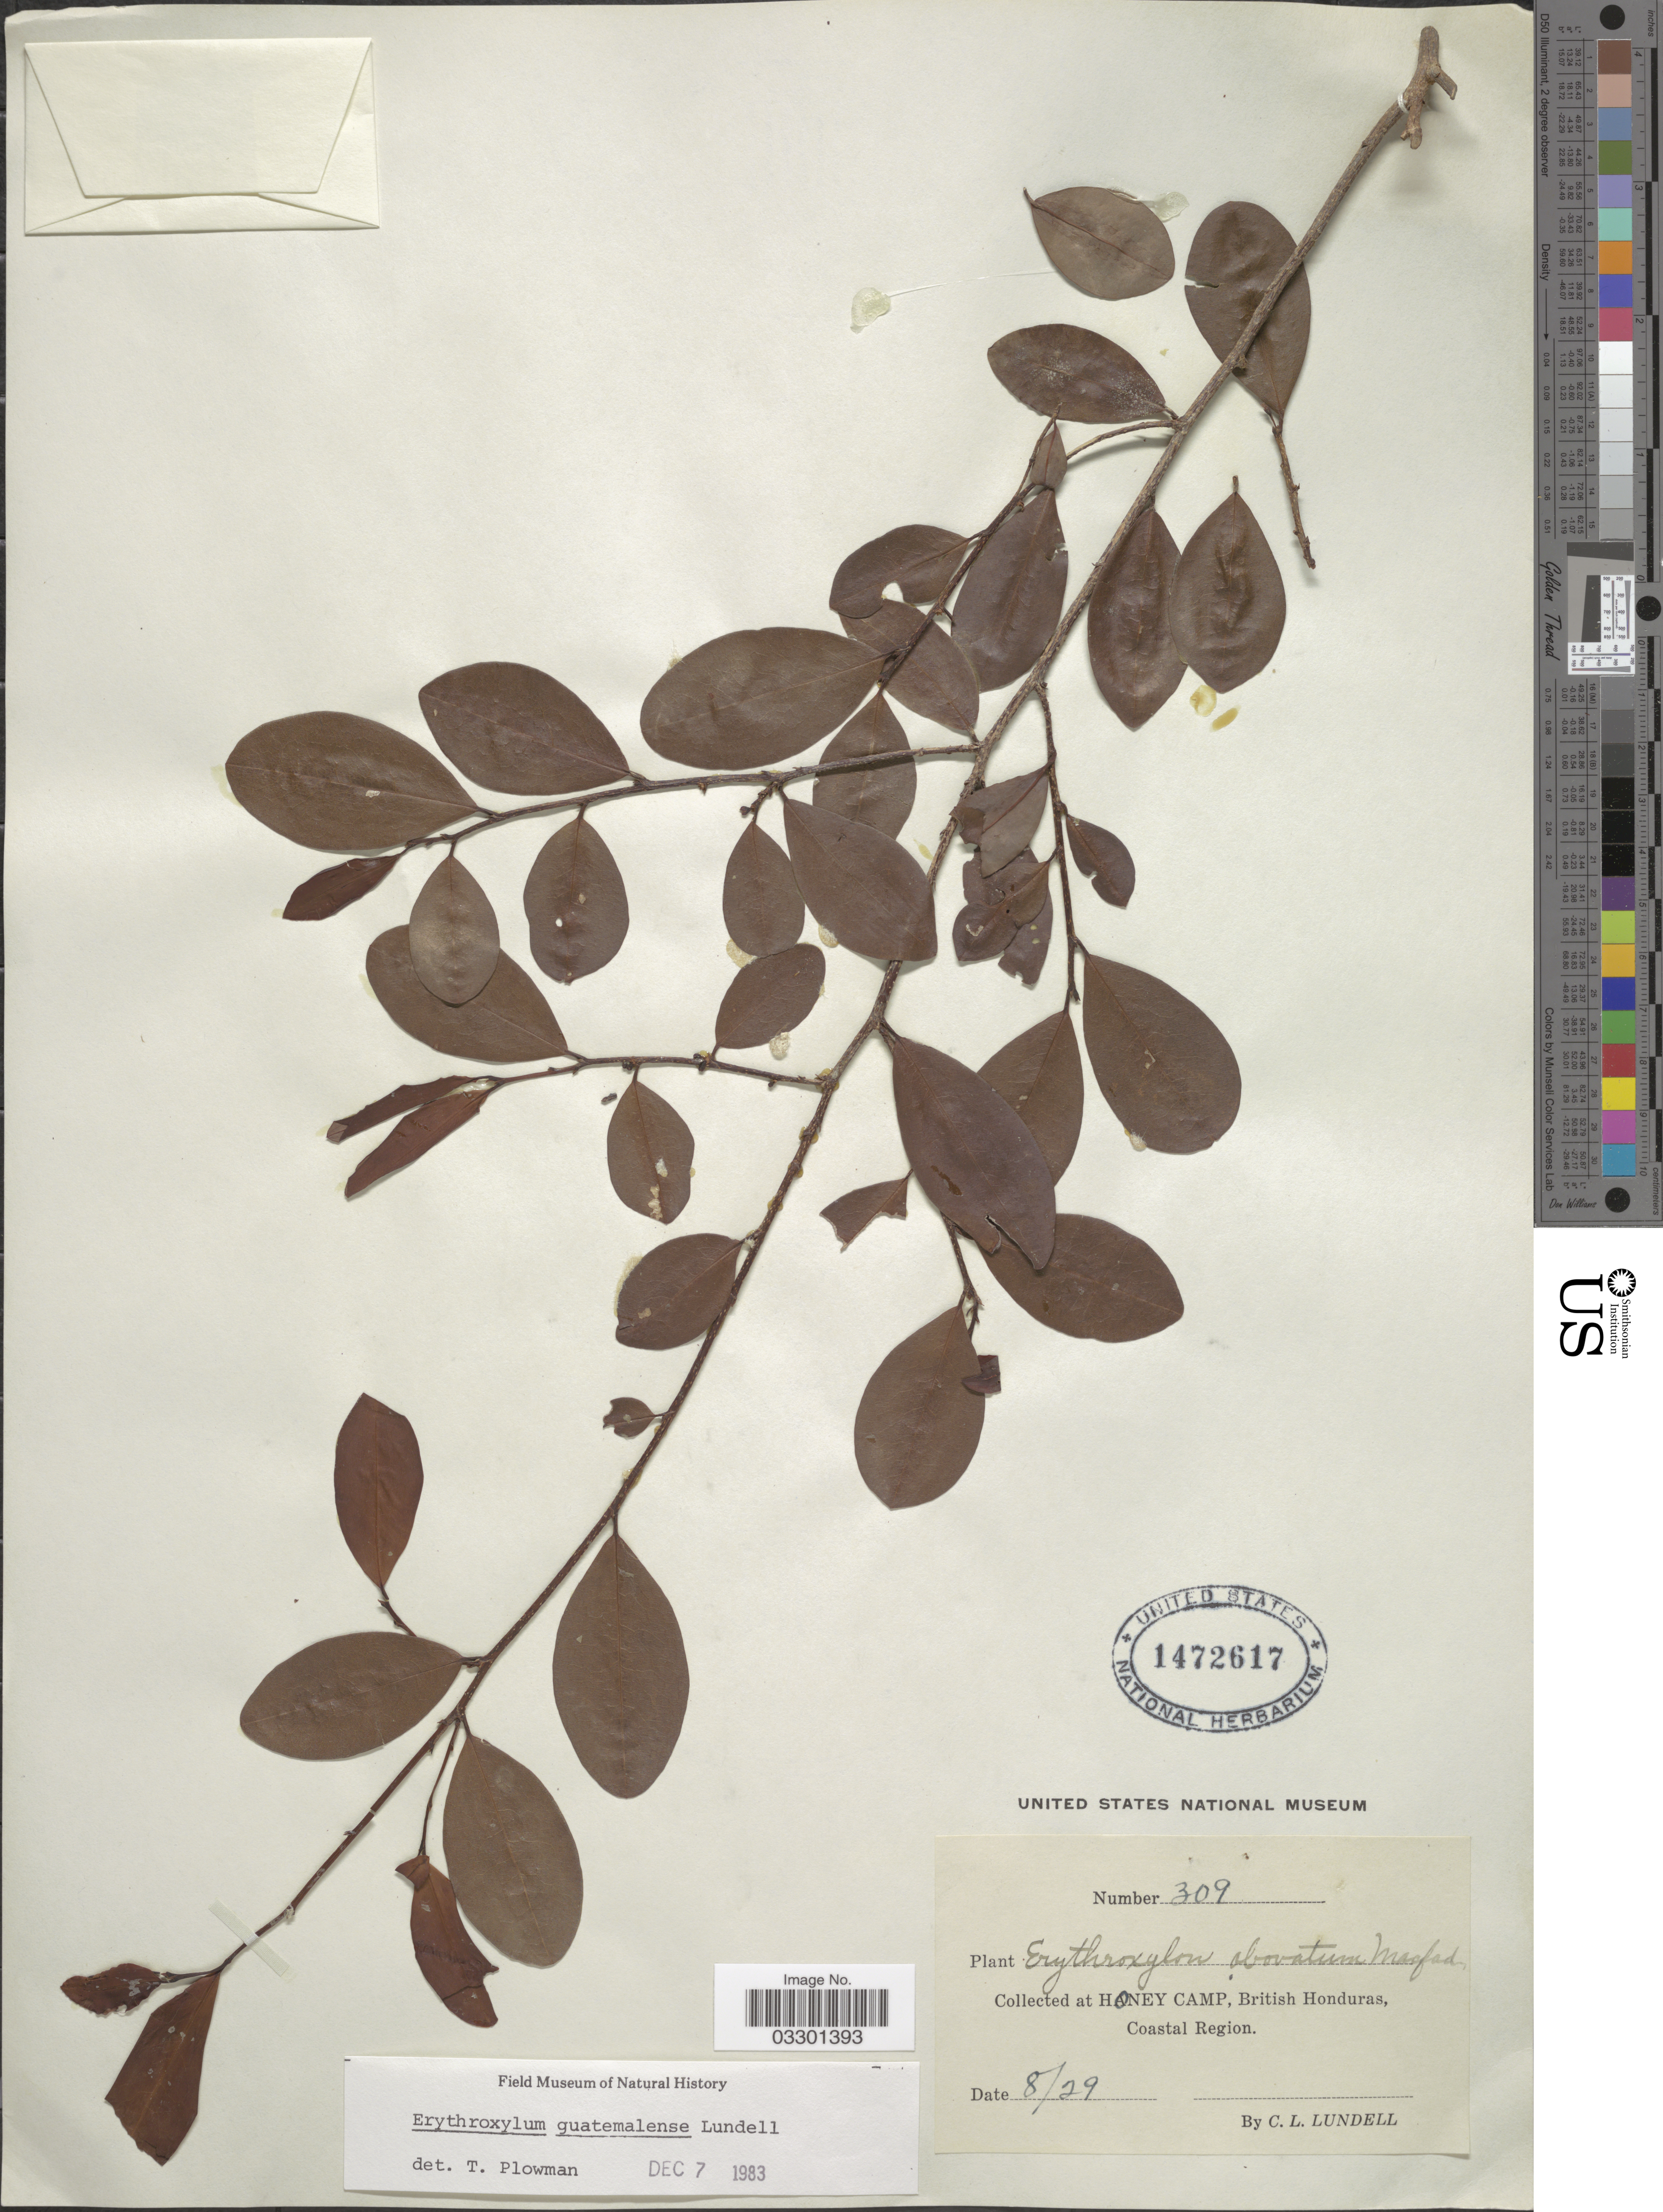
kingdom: Plantae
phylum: Tracheophyta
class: Magnoliopsida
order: Malpighiales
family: Erythroxylaceae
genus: Erythroxylum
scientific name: Erythroxylum guatemalense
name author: Lundell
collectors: C. L. Lundell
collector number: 309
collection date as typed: Transcribed d/m/y: /8/29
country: Belize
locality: At Honey Camp, British Honduras, Coastal Region.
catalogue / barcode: US 1472617